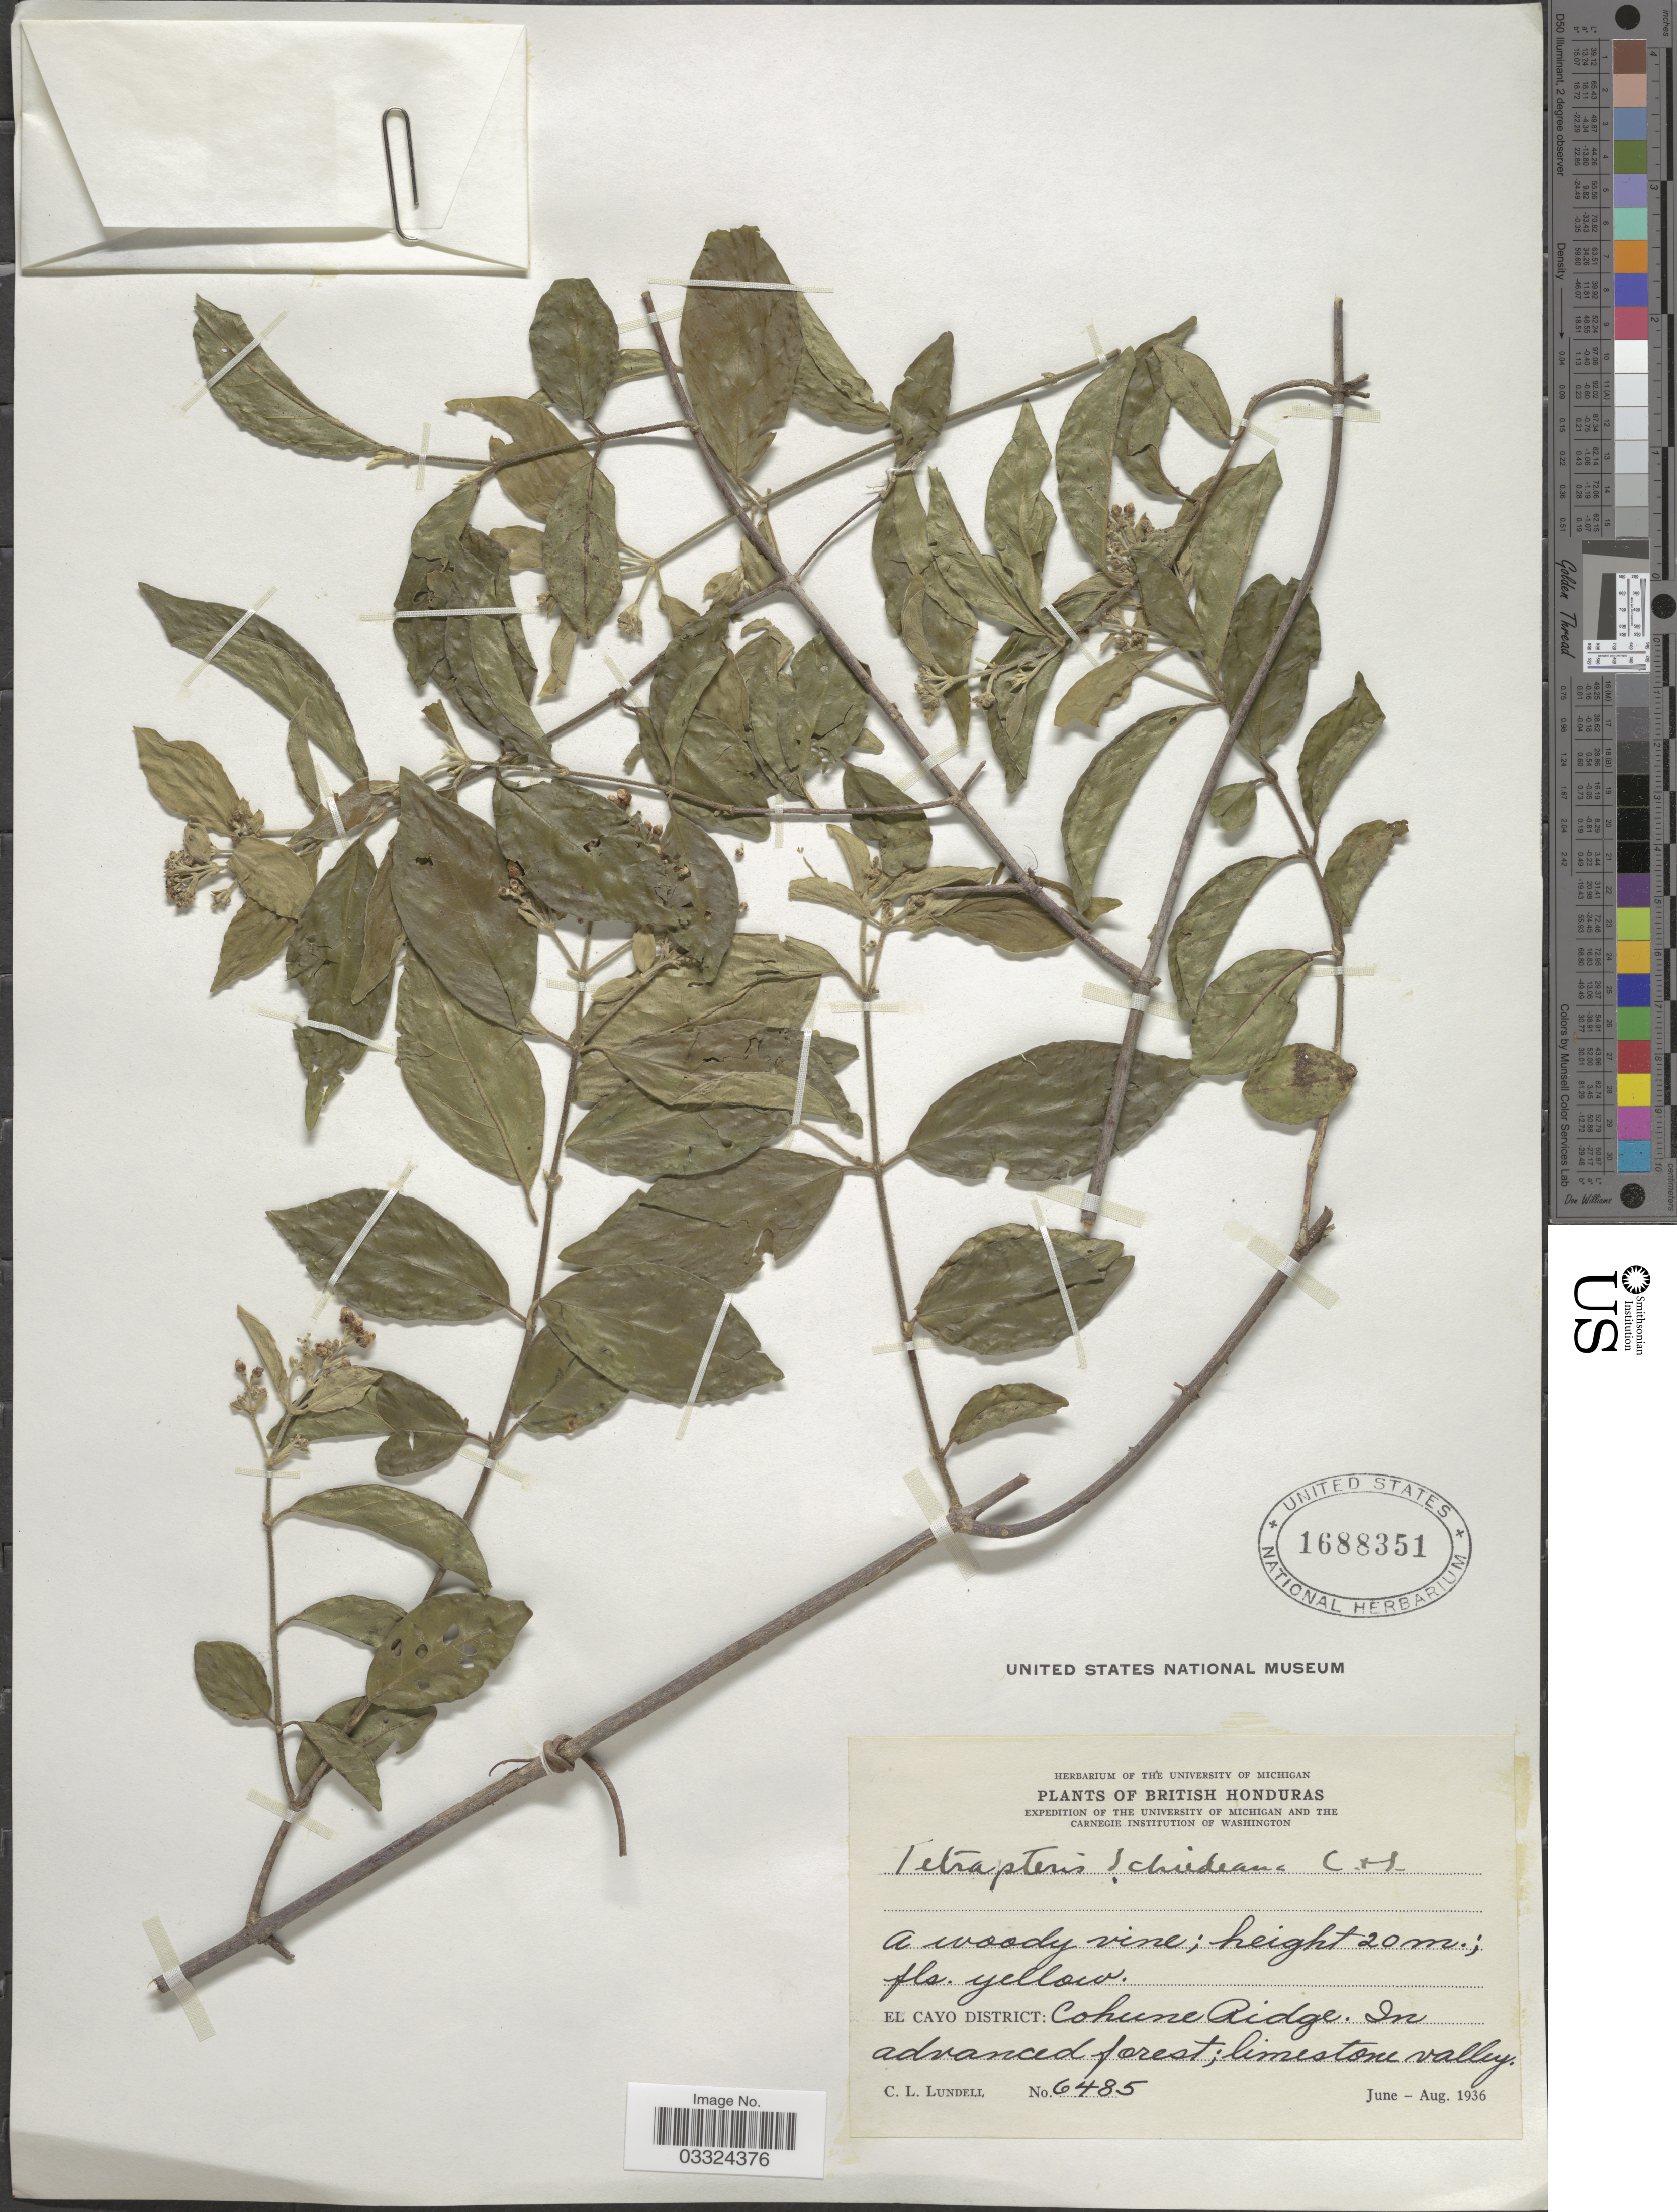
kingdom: Plantae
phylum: Tracheophyta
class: Magnoliopsida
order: Malpighiales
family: Malpighiaceae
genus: Tetrapterys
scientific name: Tetrapterys schiedeana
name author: Schltdl. & Cham.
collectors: C. L. Lundell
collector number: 6485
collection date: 1936-06/1936-08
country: Belize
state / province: Cayo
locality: British Honduras. El Cayo District: Cohune Ridge.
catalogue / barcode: US 1688351